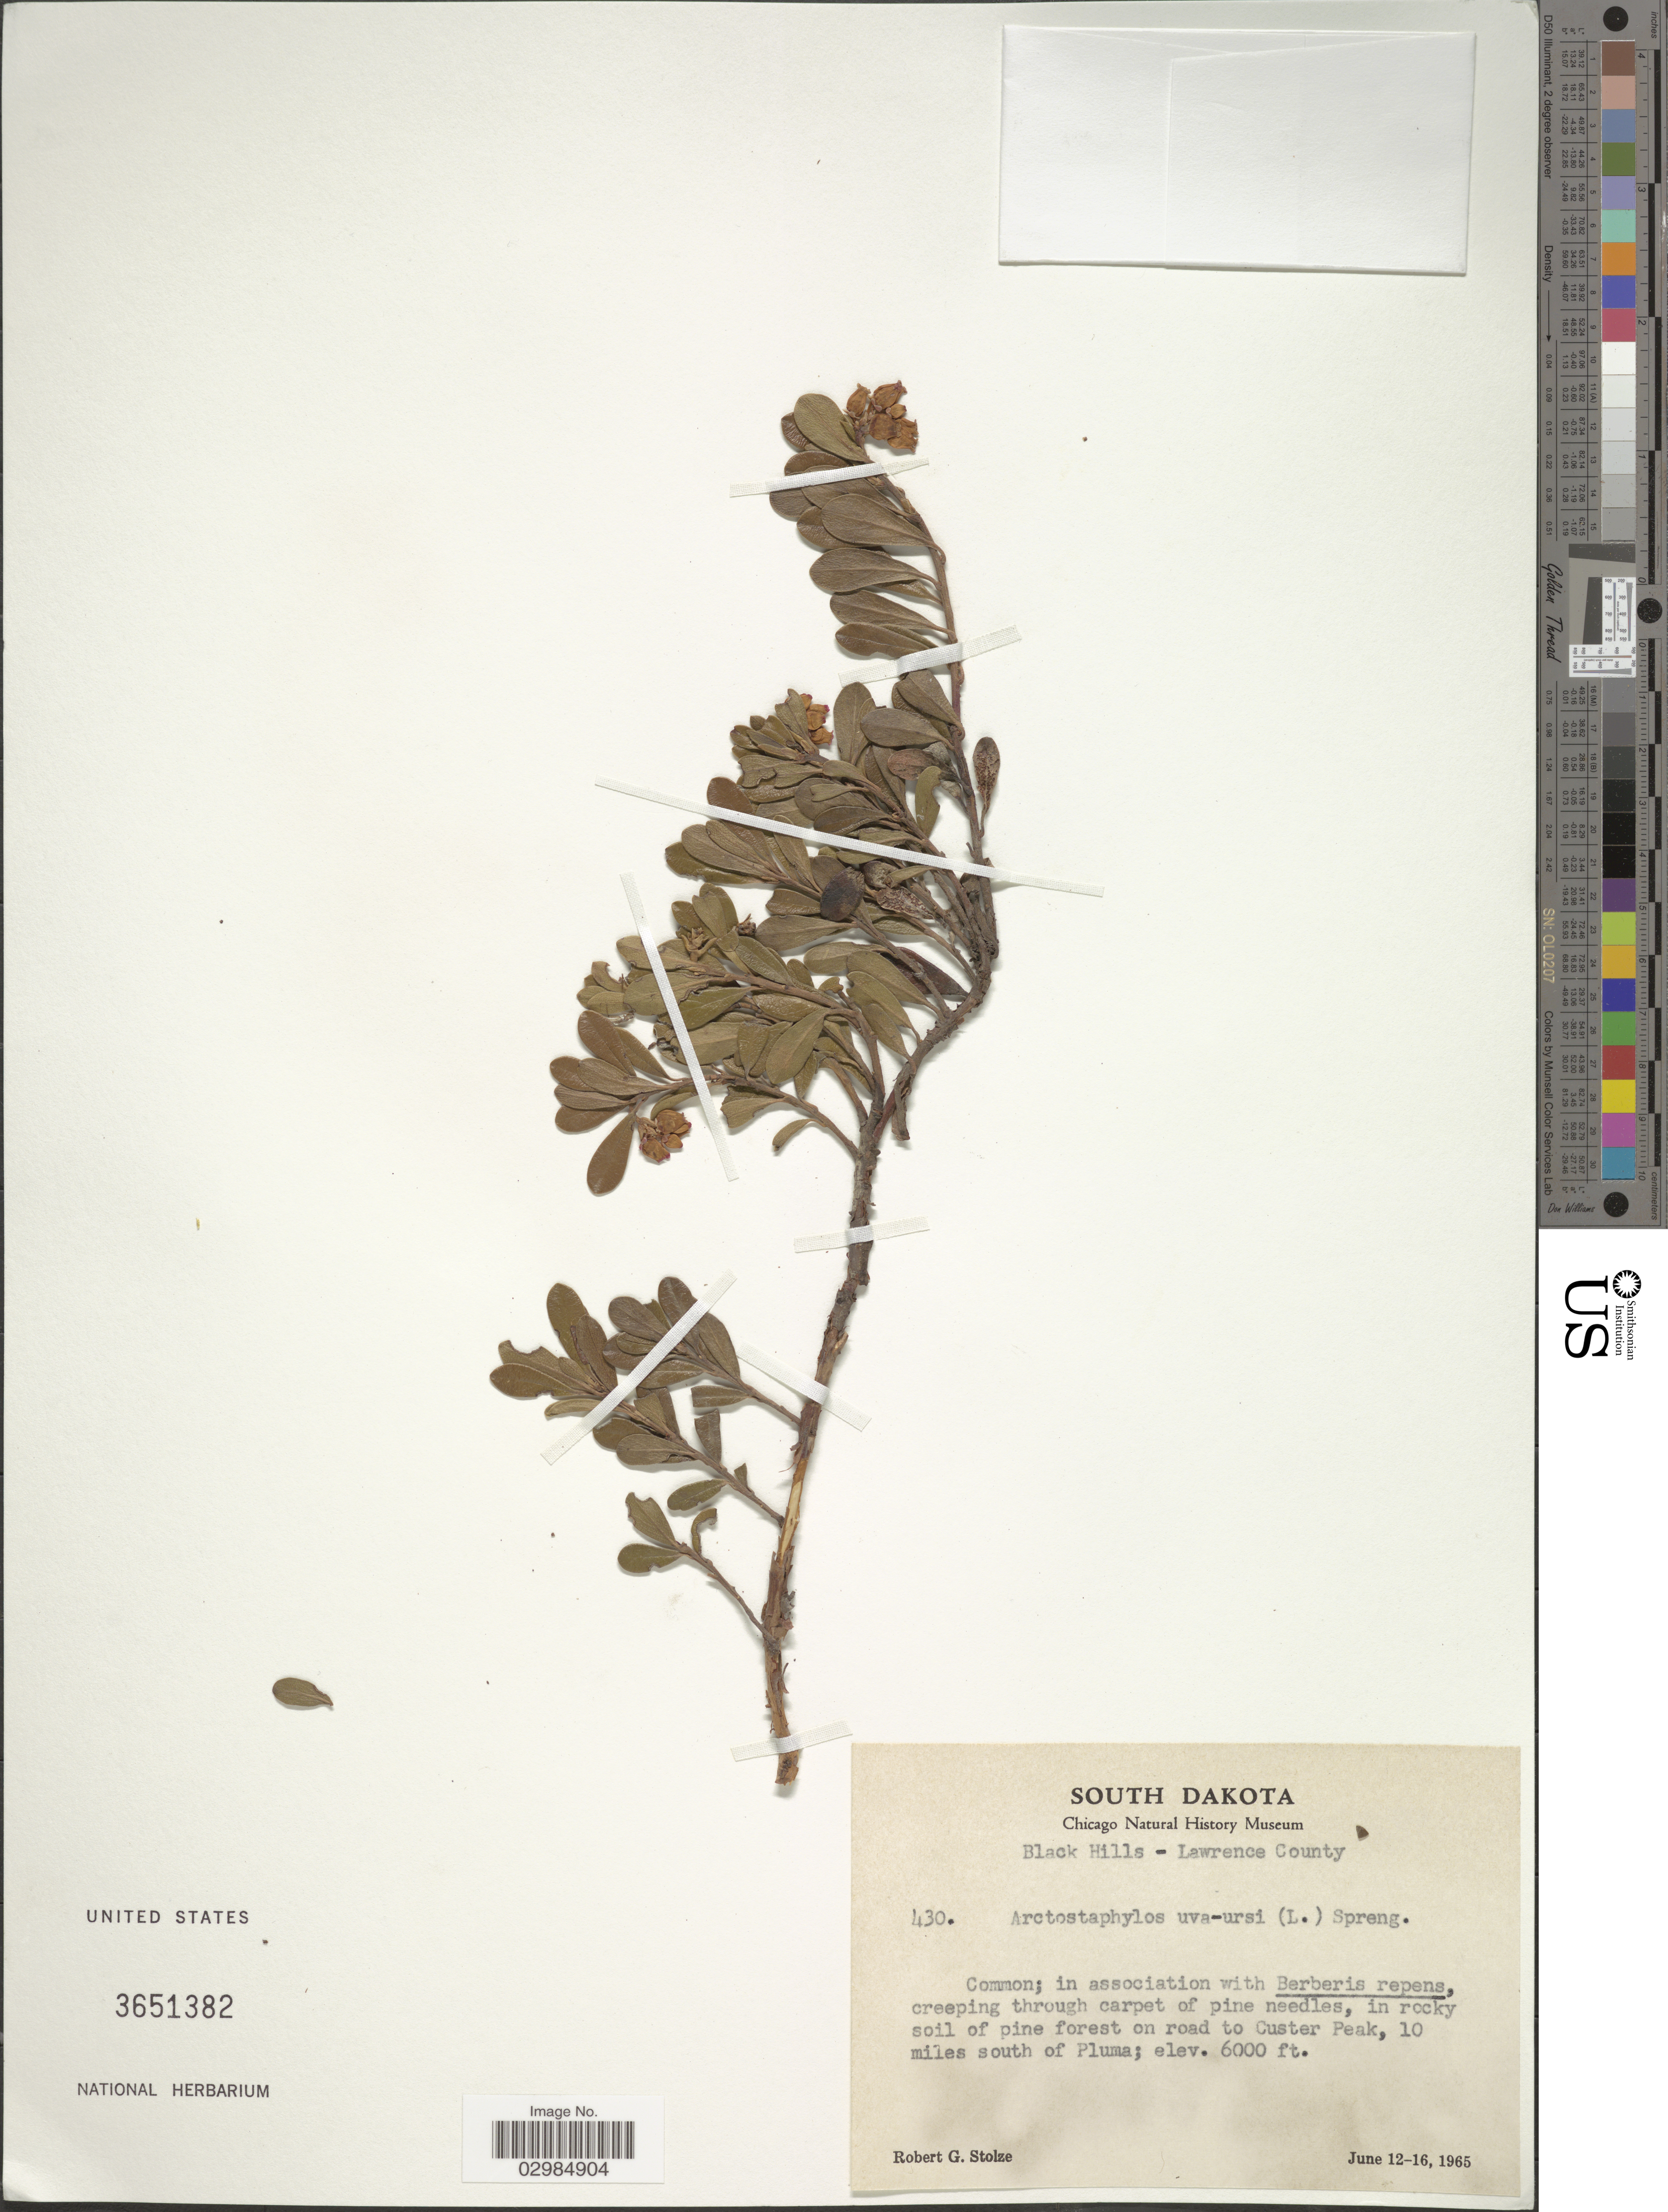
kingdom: Plantae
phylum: Tracheophyta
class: Magnoliopsida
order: Ericales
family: Ericaceae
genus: Arctostaphylos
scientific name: Arctostaphylos uva-ursi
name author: (L.) Spreng.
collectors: R. G. Stolze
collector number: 430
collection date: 1965-06-12/1965-06-16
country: United States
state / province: South Dakota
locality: In rocky soil of pine forest, on road to Custer Peak, 10 miles south of Pluma.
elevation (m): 1829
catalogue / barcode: US 3651382